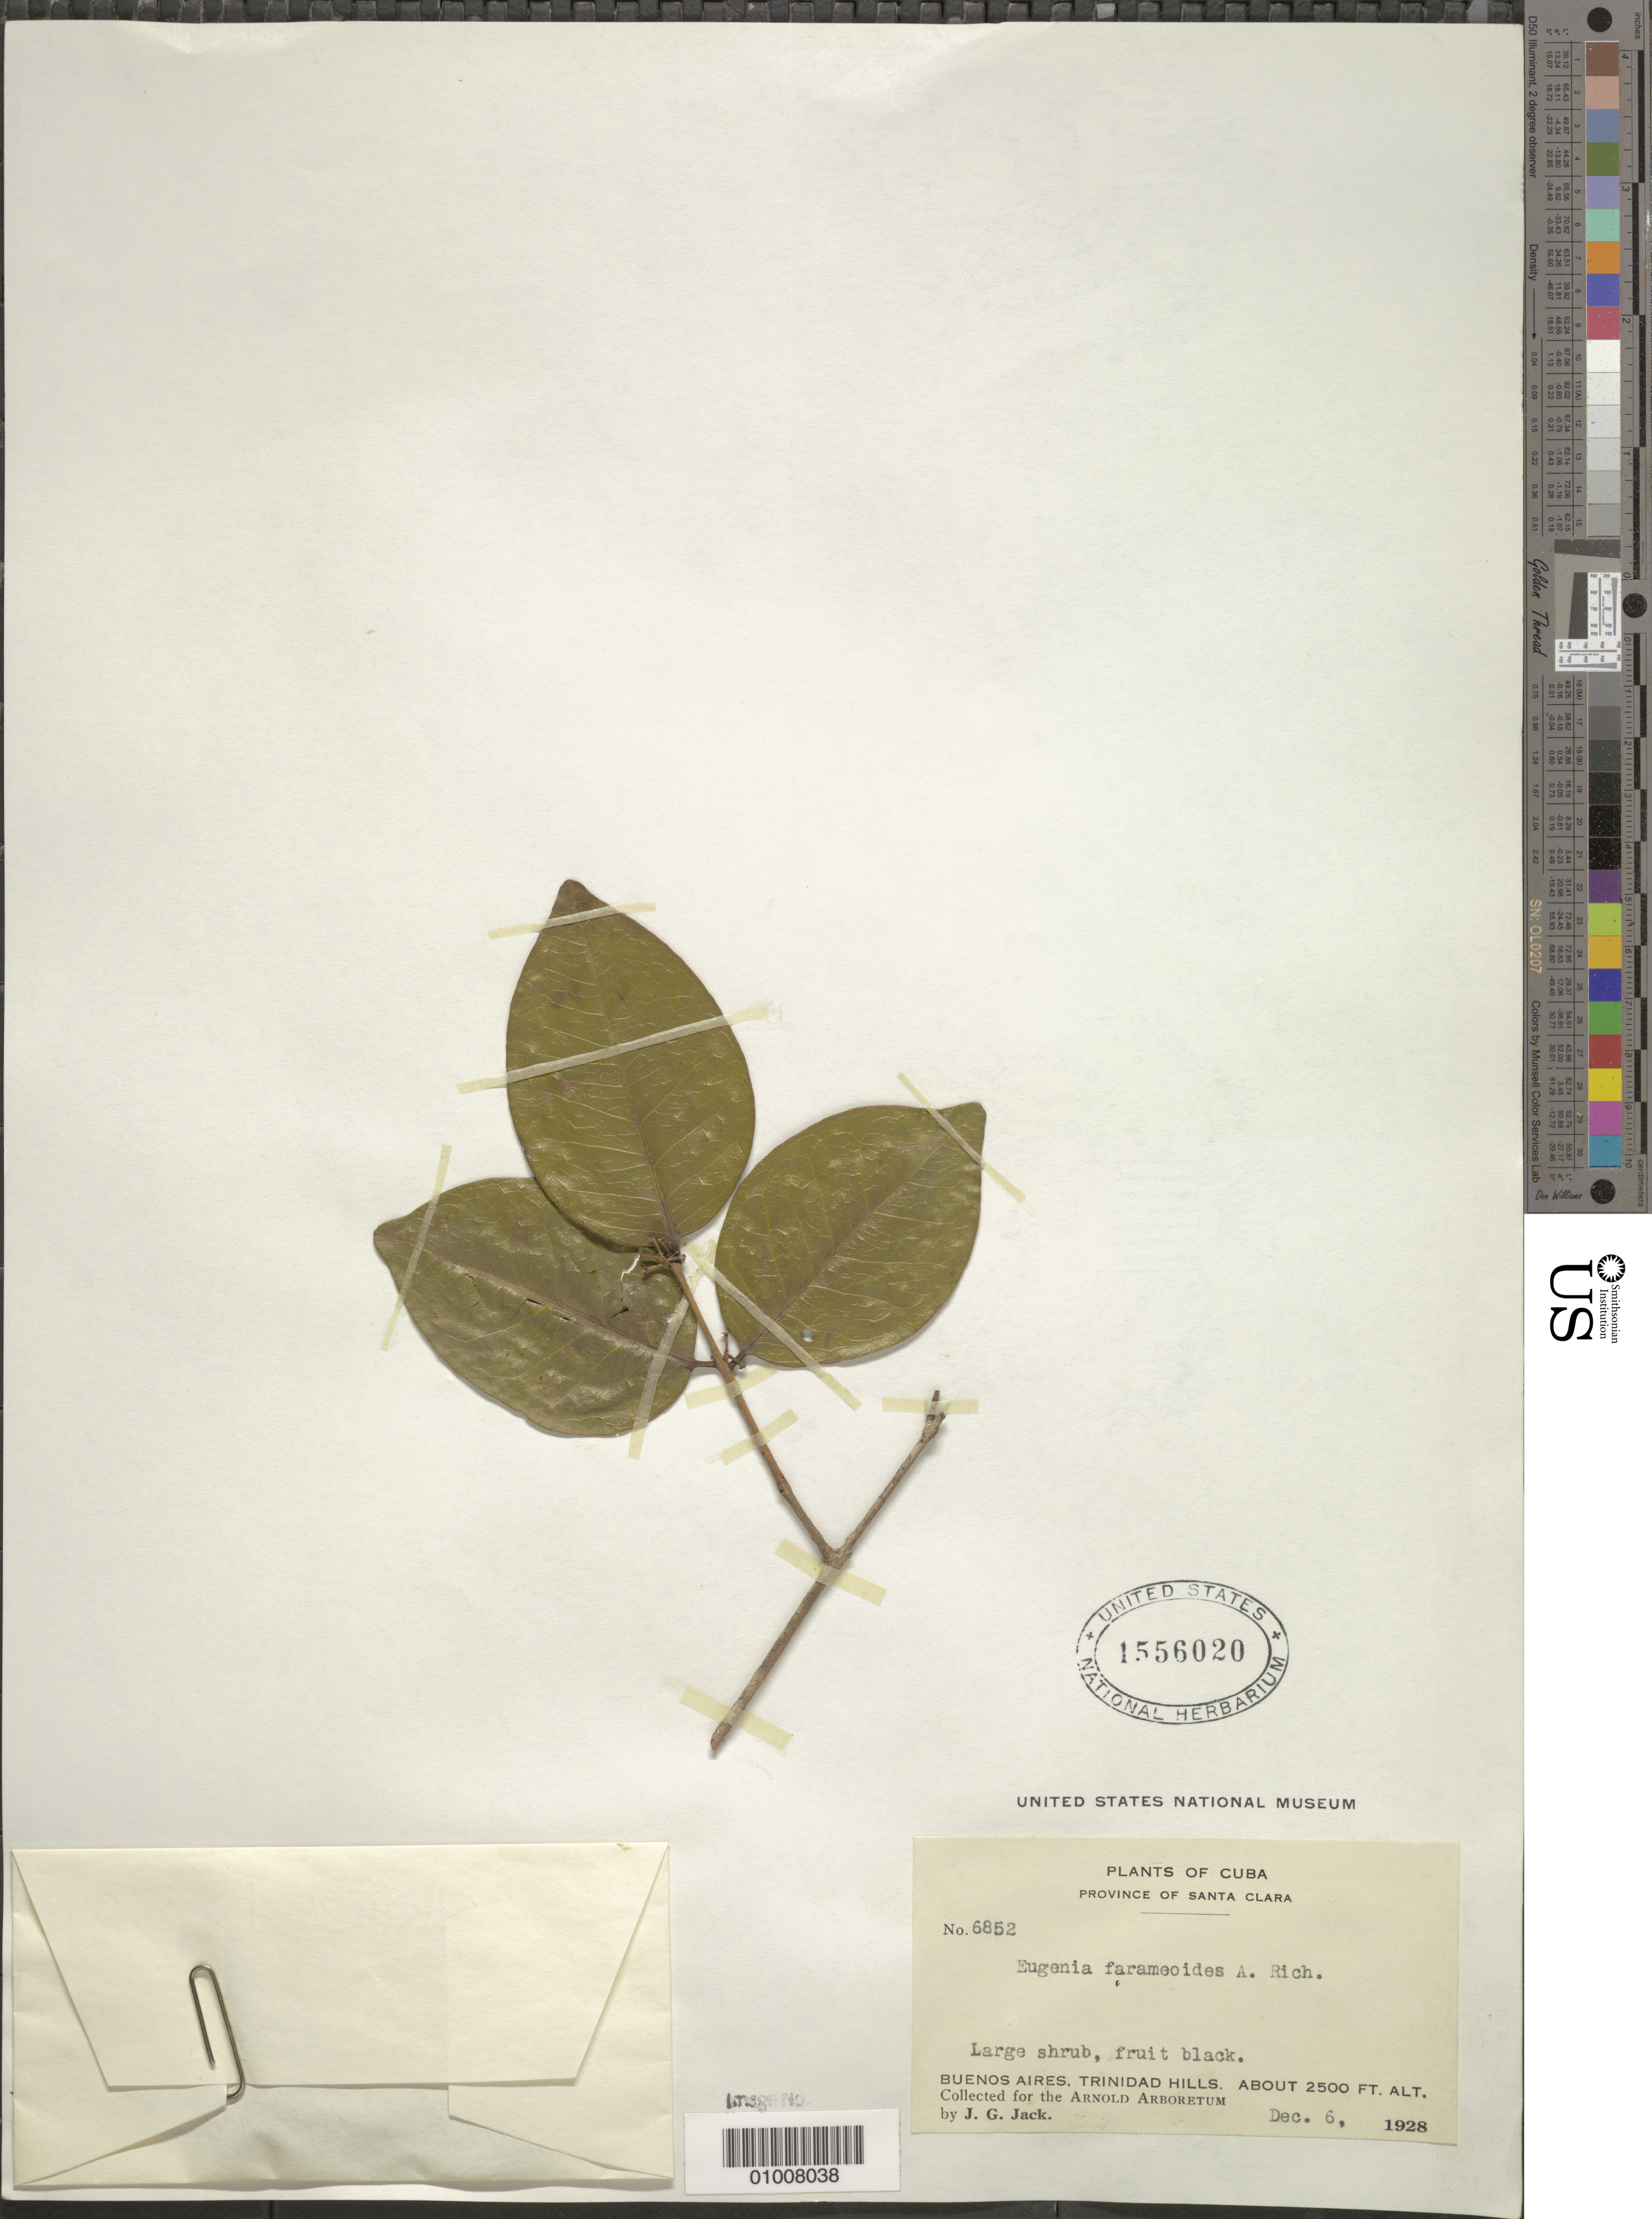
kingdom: Plantae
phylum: Tracheophyta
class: Magnoliopsida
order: Myrtales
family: Myrtaceae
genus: Eugenia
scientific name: Eugenia farameoides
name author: A. Rich.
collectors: J. G. Jack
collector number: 6852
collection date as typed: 06 Dec 1928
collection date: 1928-12-06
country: Cuba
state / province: Villa Clara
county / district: Santa Clara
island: Cuba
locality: Buenos Aires, Trinidad Hills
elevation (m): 762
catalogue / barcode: US 1556020